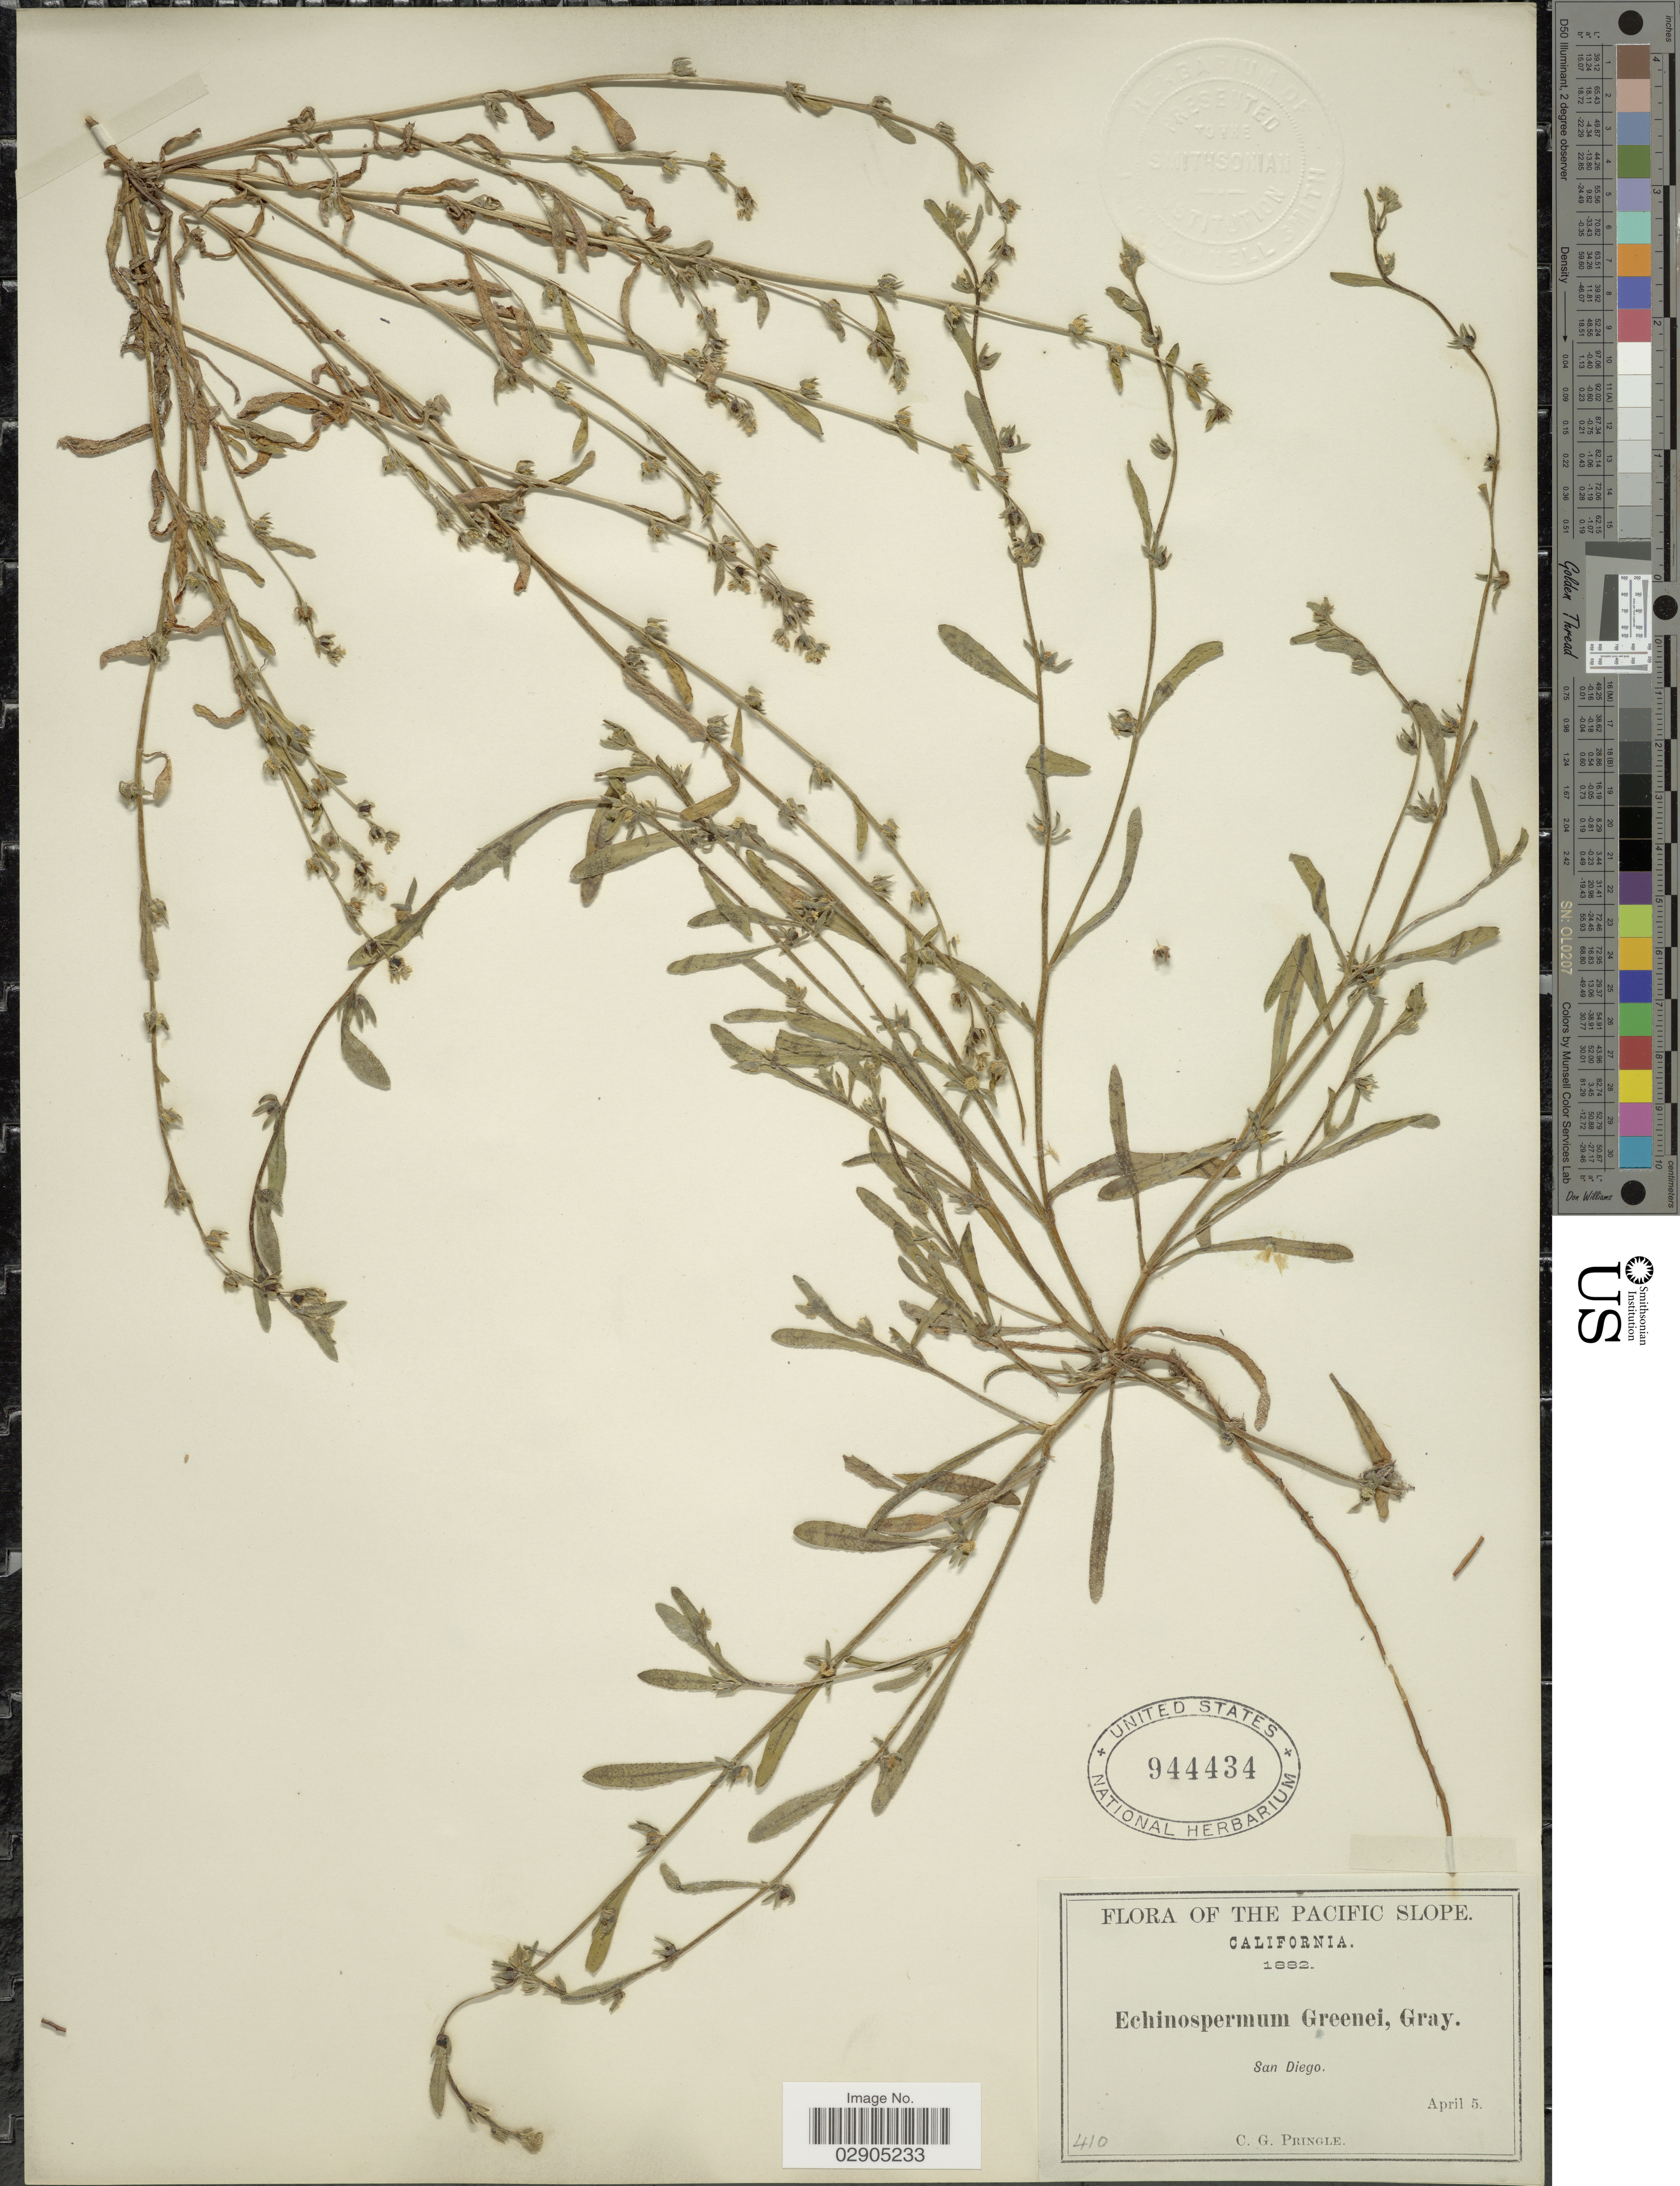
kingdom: Plantae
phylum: Tracheophyta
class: Magnoliopsida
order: Boraginales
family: Boraginaceae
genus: Allocarya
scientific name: Allocarya greenei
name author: (A. Gray) S.W. Greene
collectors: C. G. Pringle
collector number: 410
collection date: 1882-04-05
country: United States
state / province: California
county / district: San Diego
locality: Pacific Slope. San Diego.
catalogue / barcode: US 944434